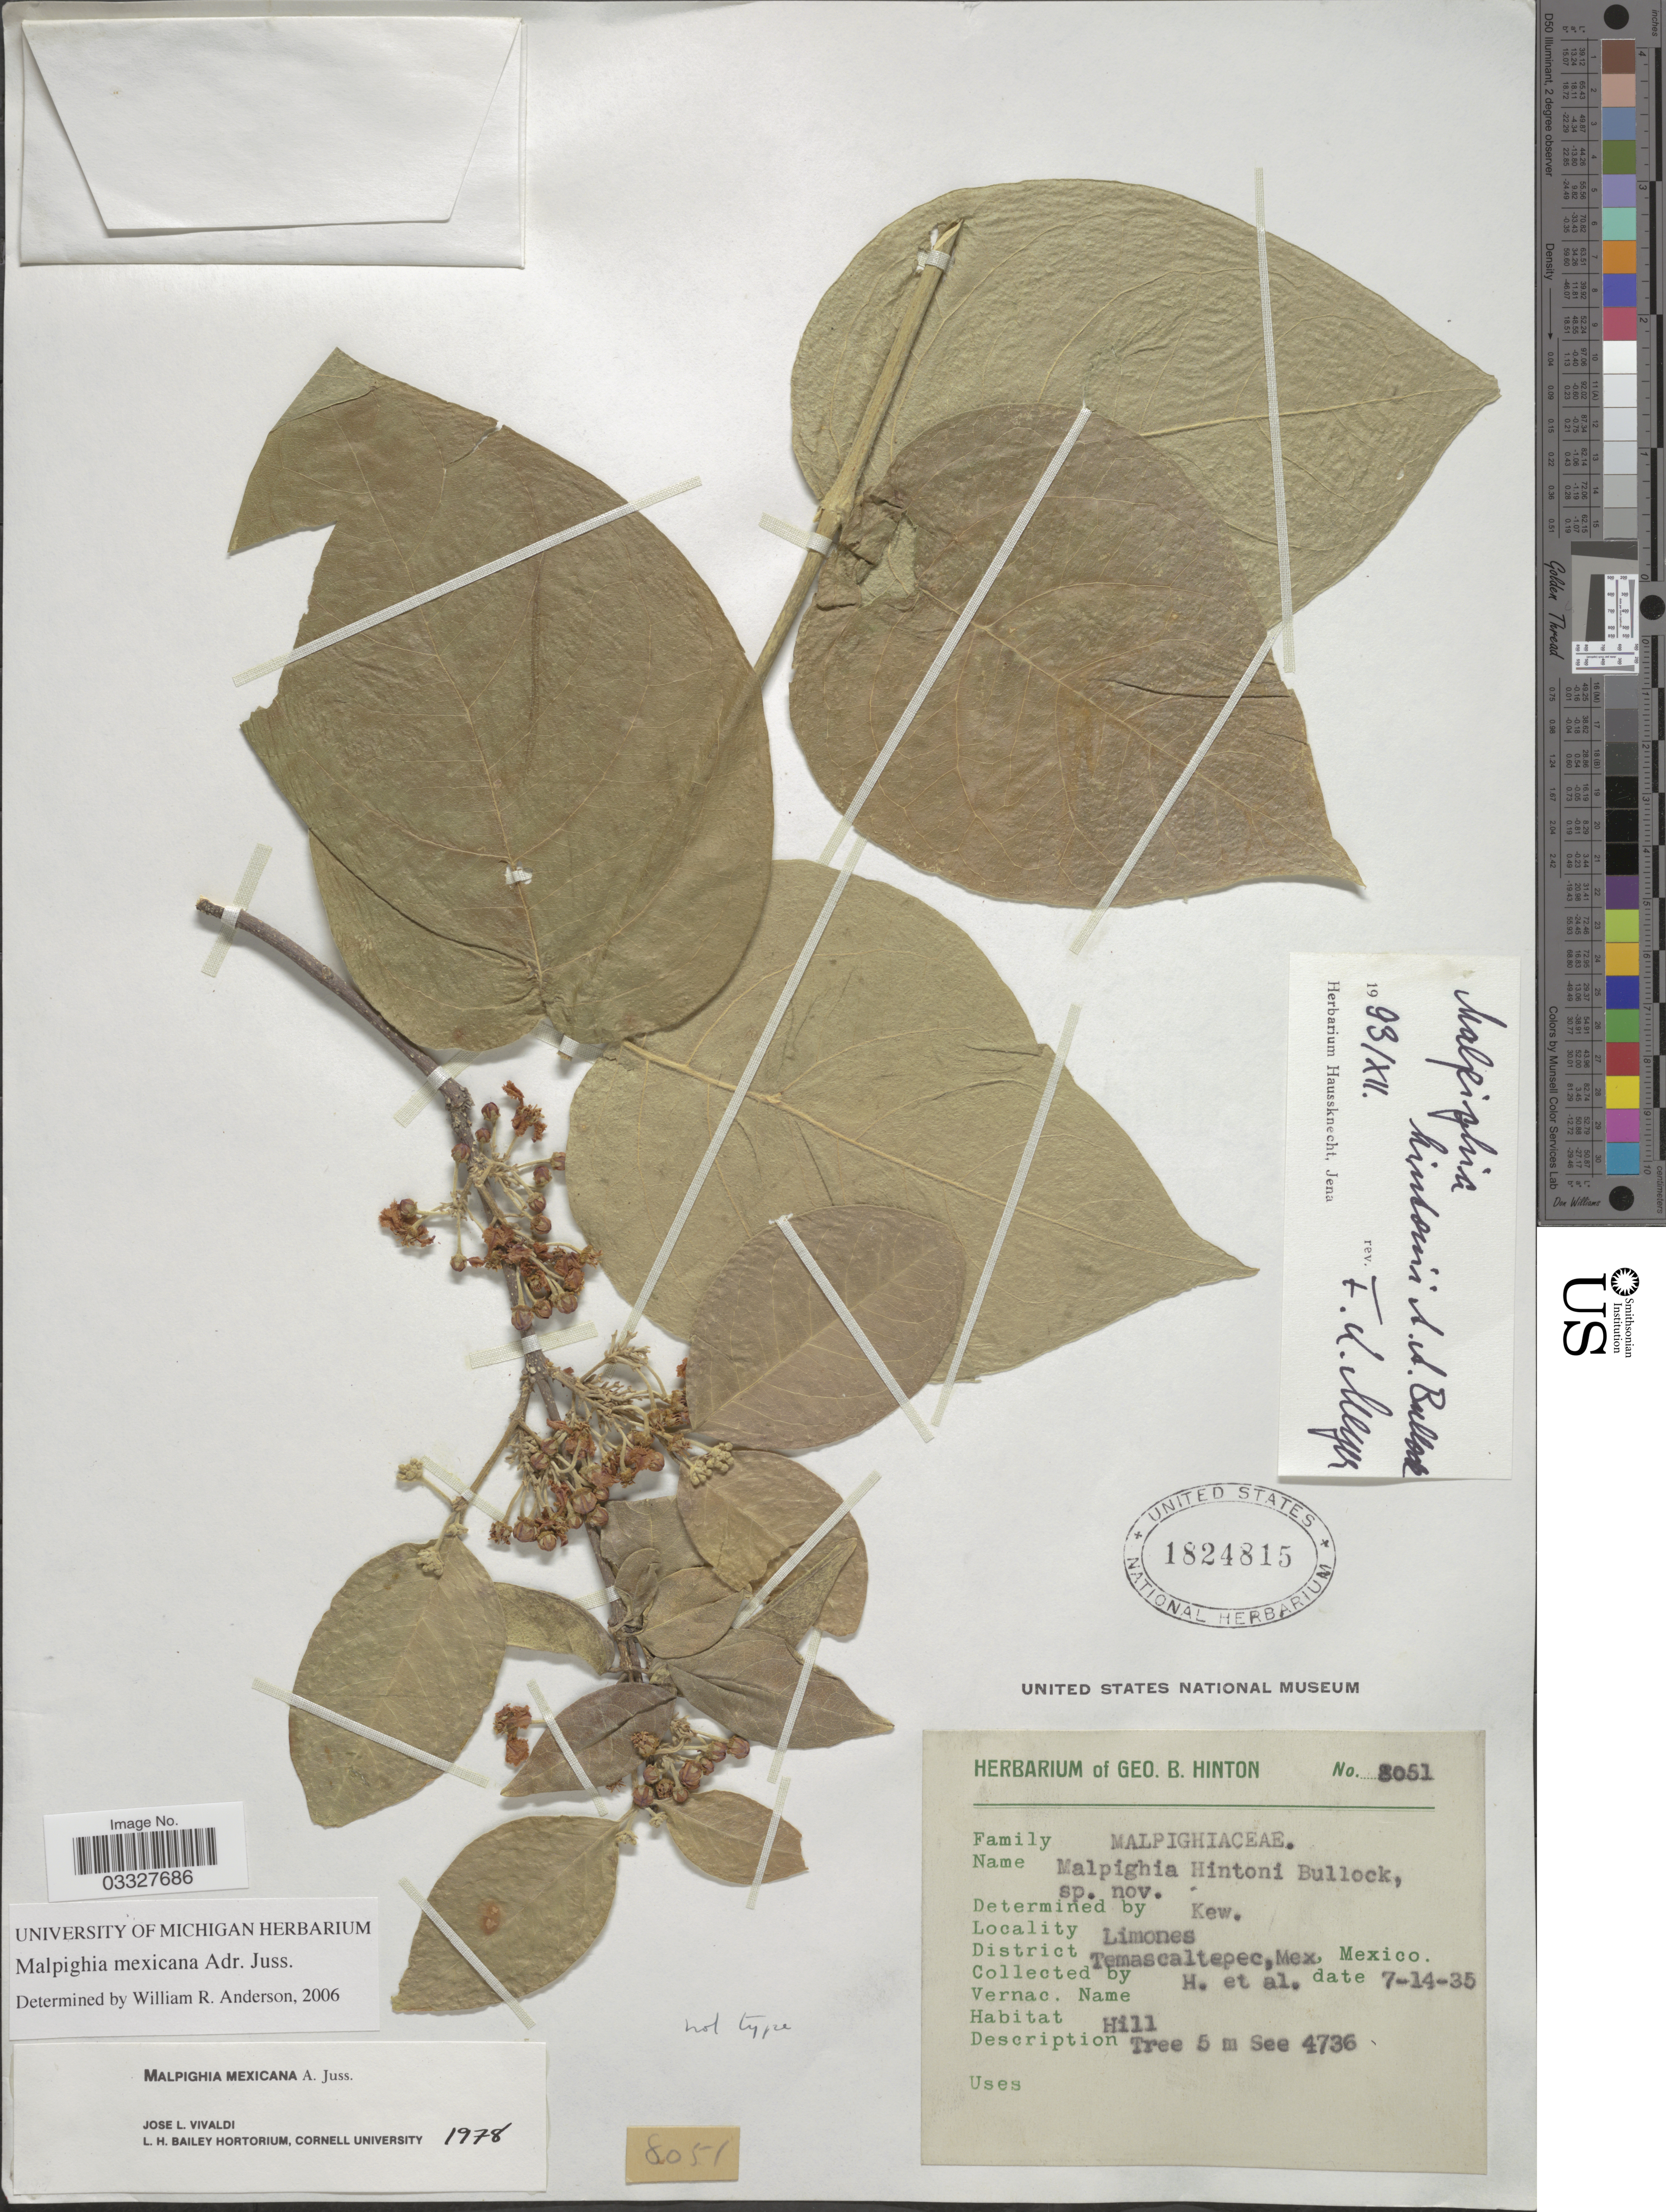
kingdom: Plantae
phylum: Tracheophyta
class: Magnoliopsida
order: Malpighiales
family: Malpighiaceae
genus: Malpighia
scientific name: Malpighia mexicana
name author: A. Juss.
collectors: G. B. Hinton & et al.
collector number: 8051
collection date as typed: Transcribed d/m/y: 14/7/35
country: Mexico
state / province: México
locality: Limones, District Temascaltepec.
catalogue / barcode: US 1824815